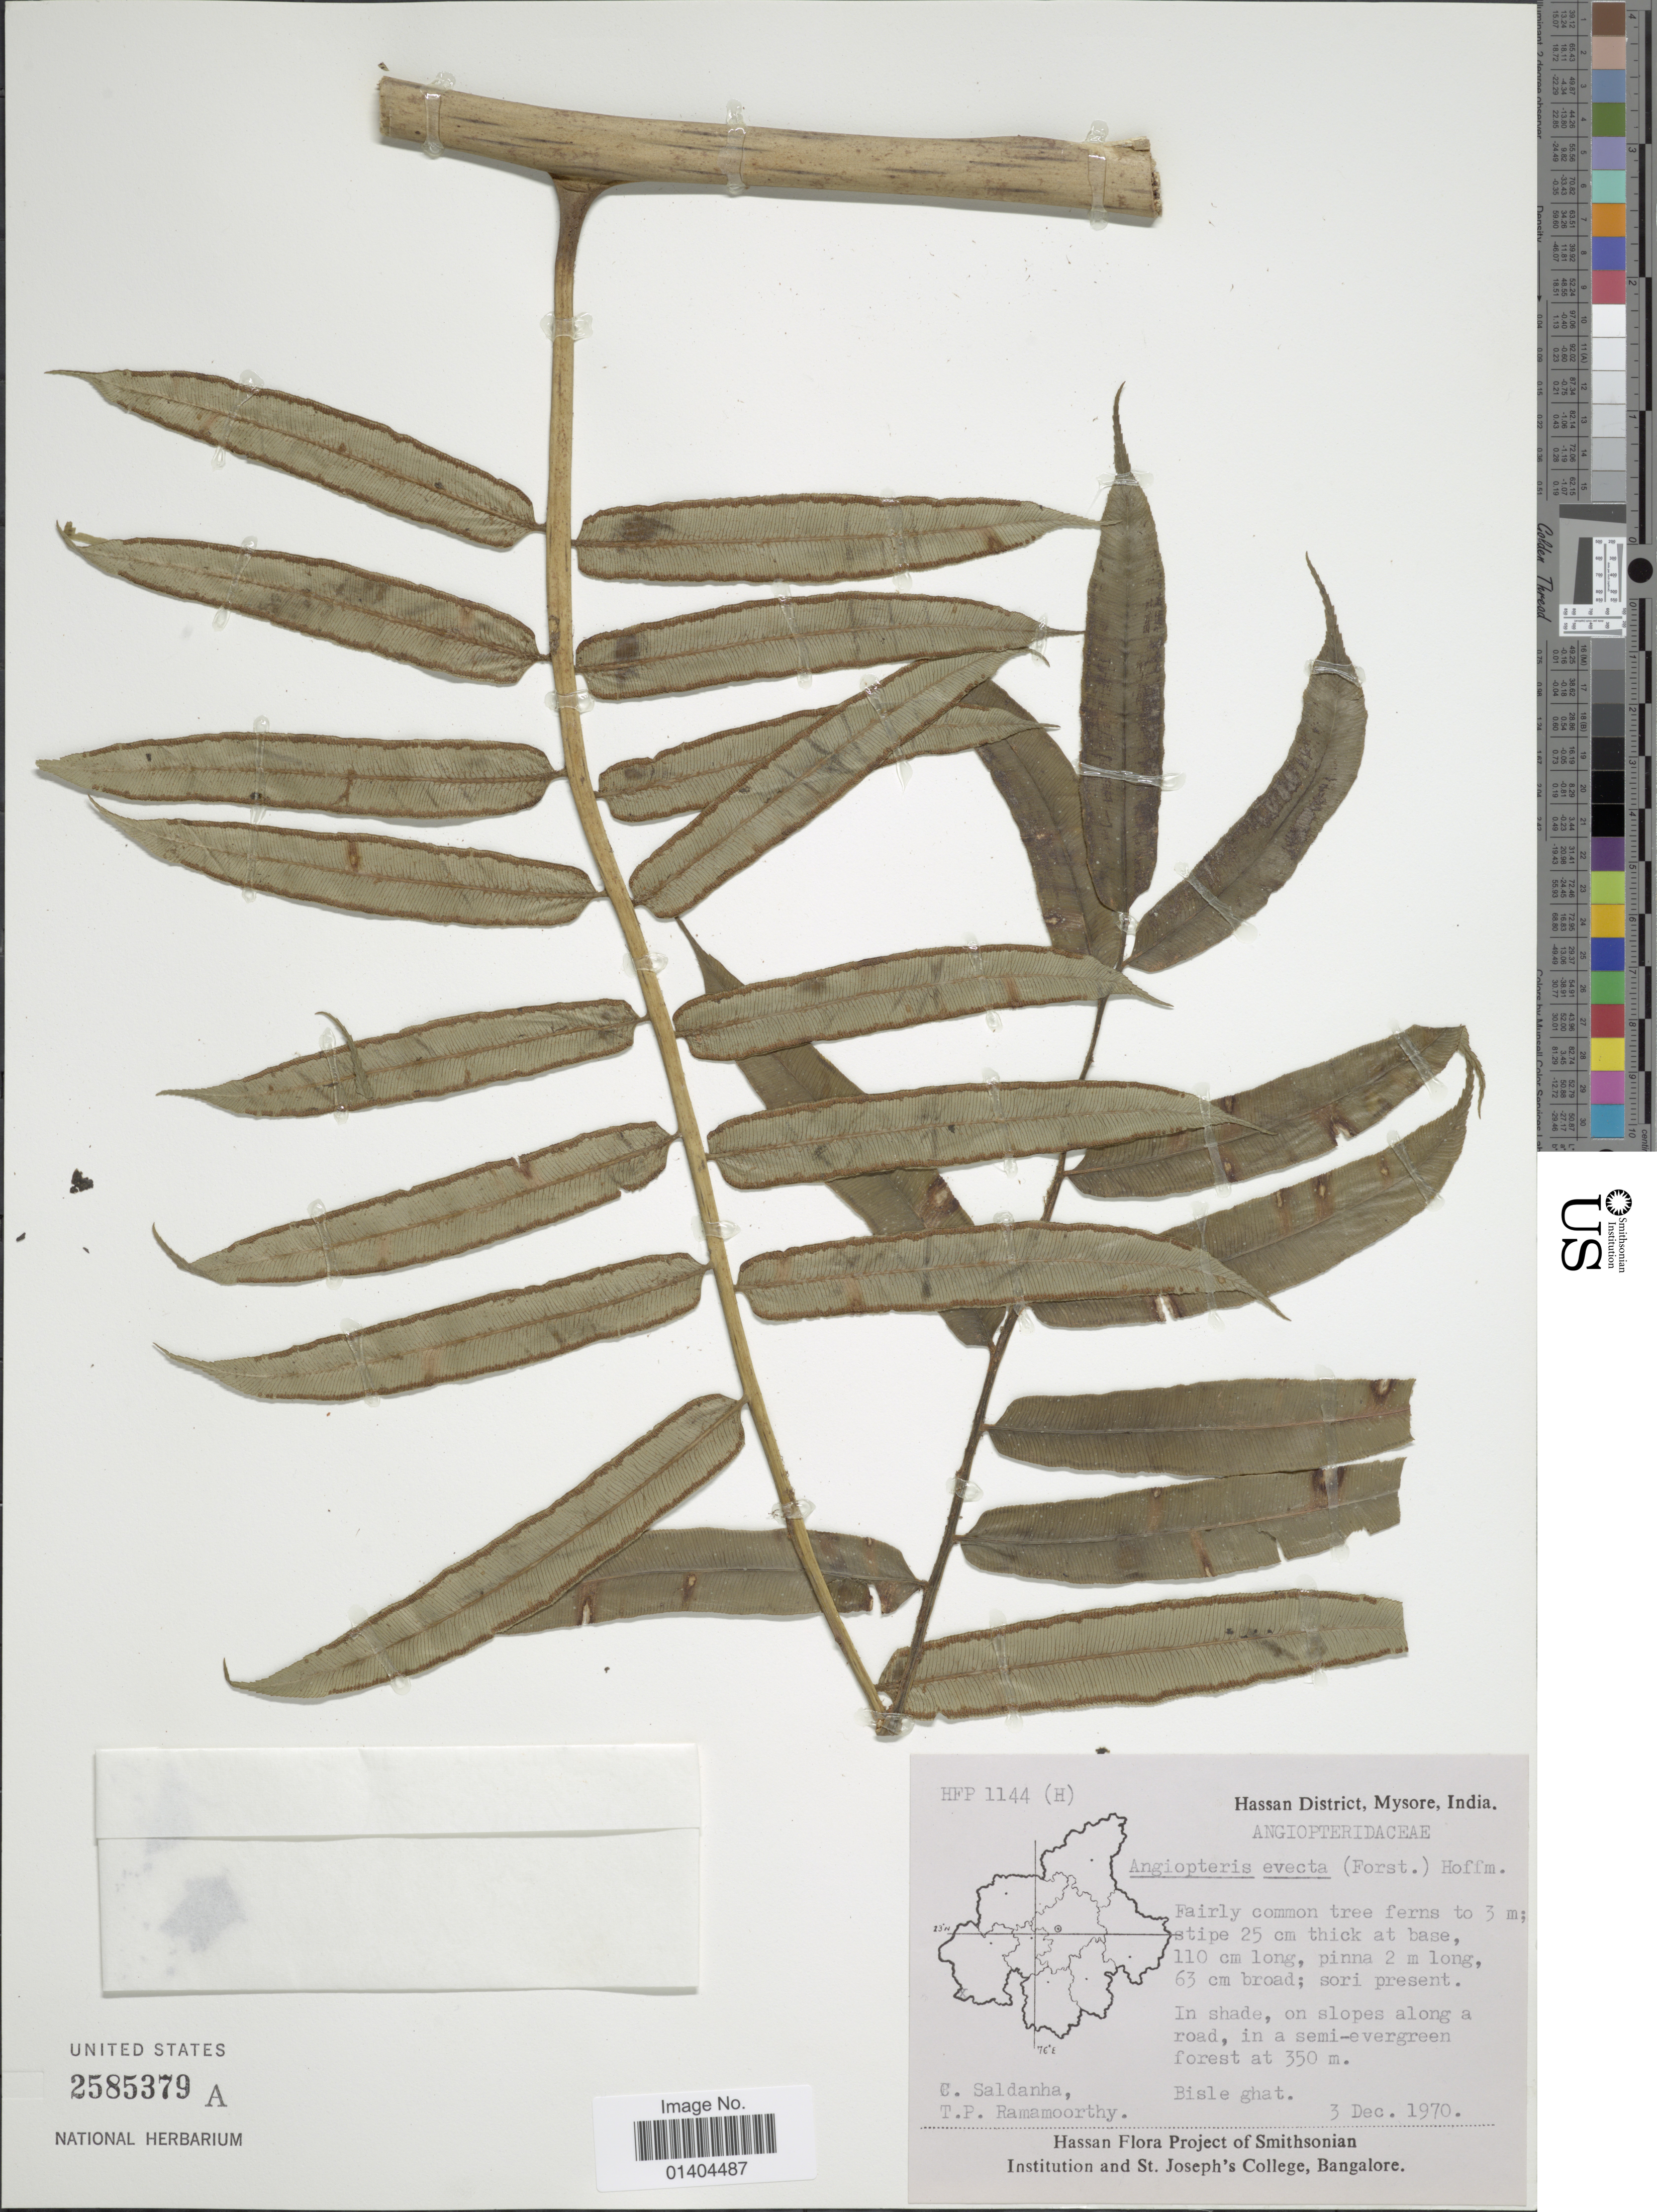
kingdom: Plantae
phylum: Tracheophyta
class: Polypodiopsida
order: Marattiales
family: Marattiaceae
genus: Angiopteris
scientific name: Angiopteris evecta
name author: (G. Forst.) Hoffm.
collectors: C. Saldanha & T. P. Ramamoorthy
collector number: HFP1144(H)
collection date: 1970-12-03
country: India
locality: Hassan District, Mysore.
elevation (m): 350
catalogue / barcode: US 2585379A